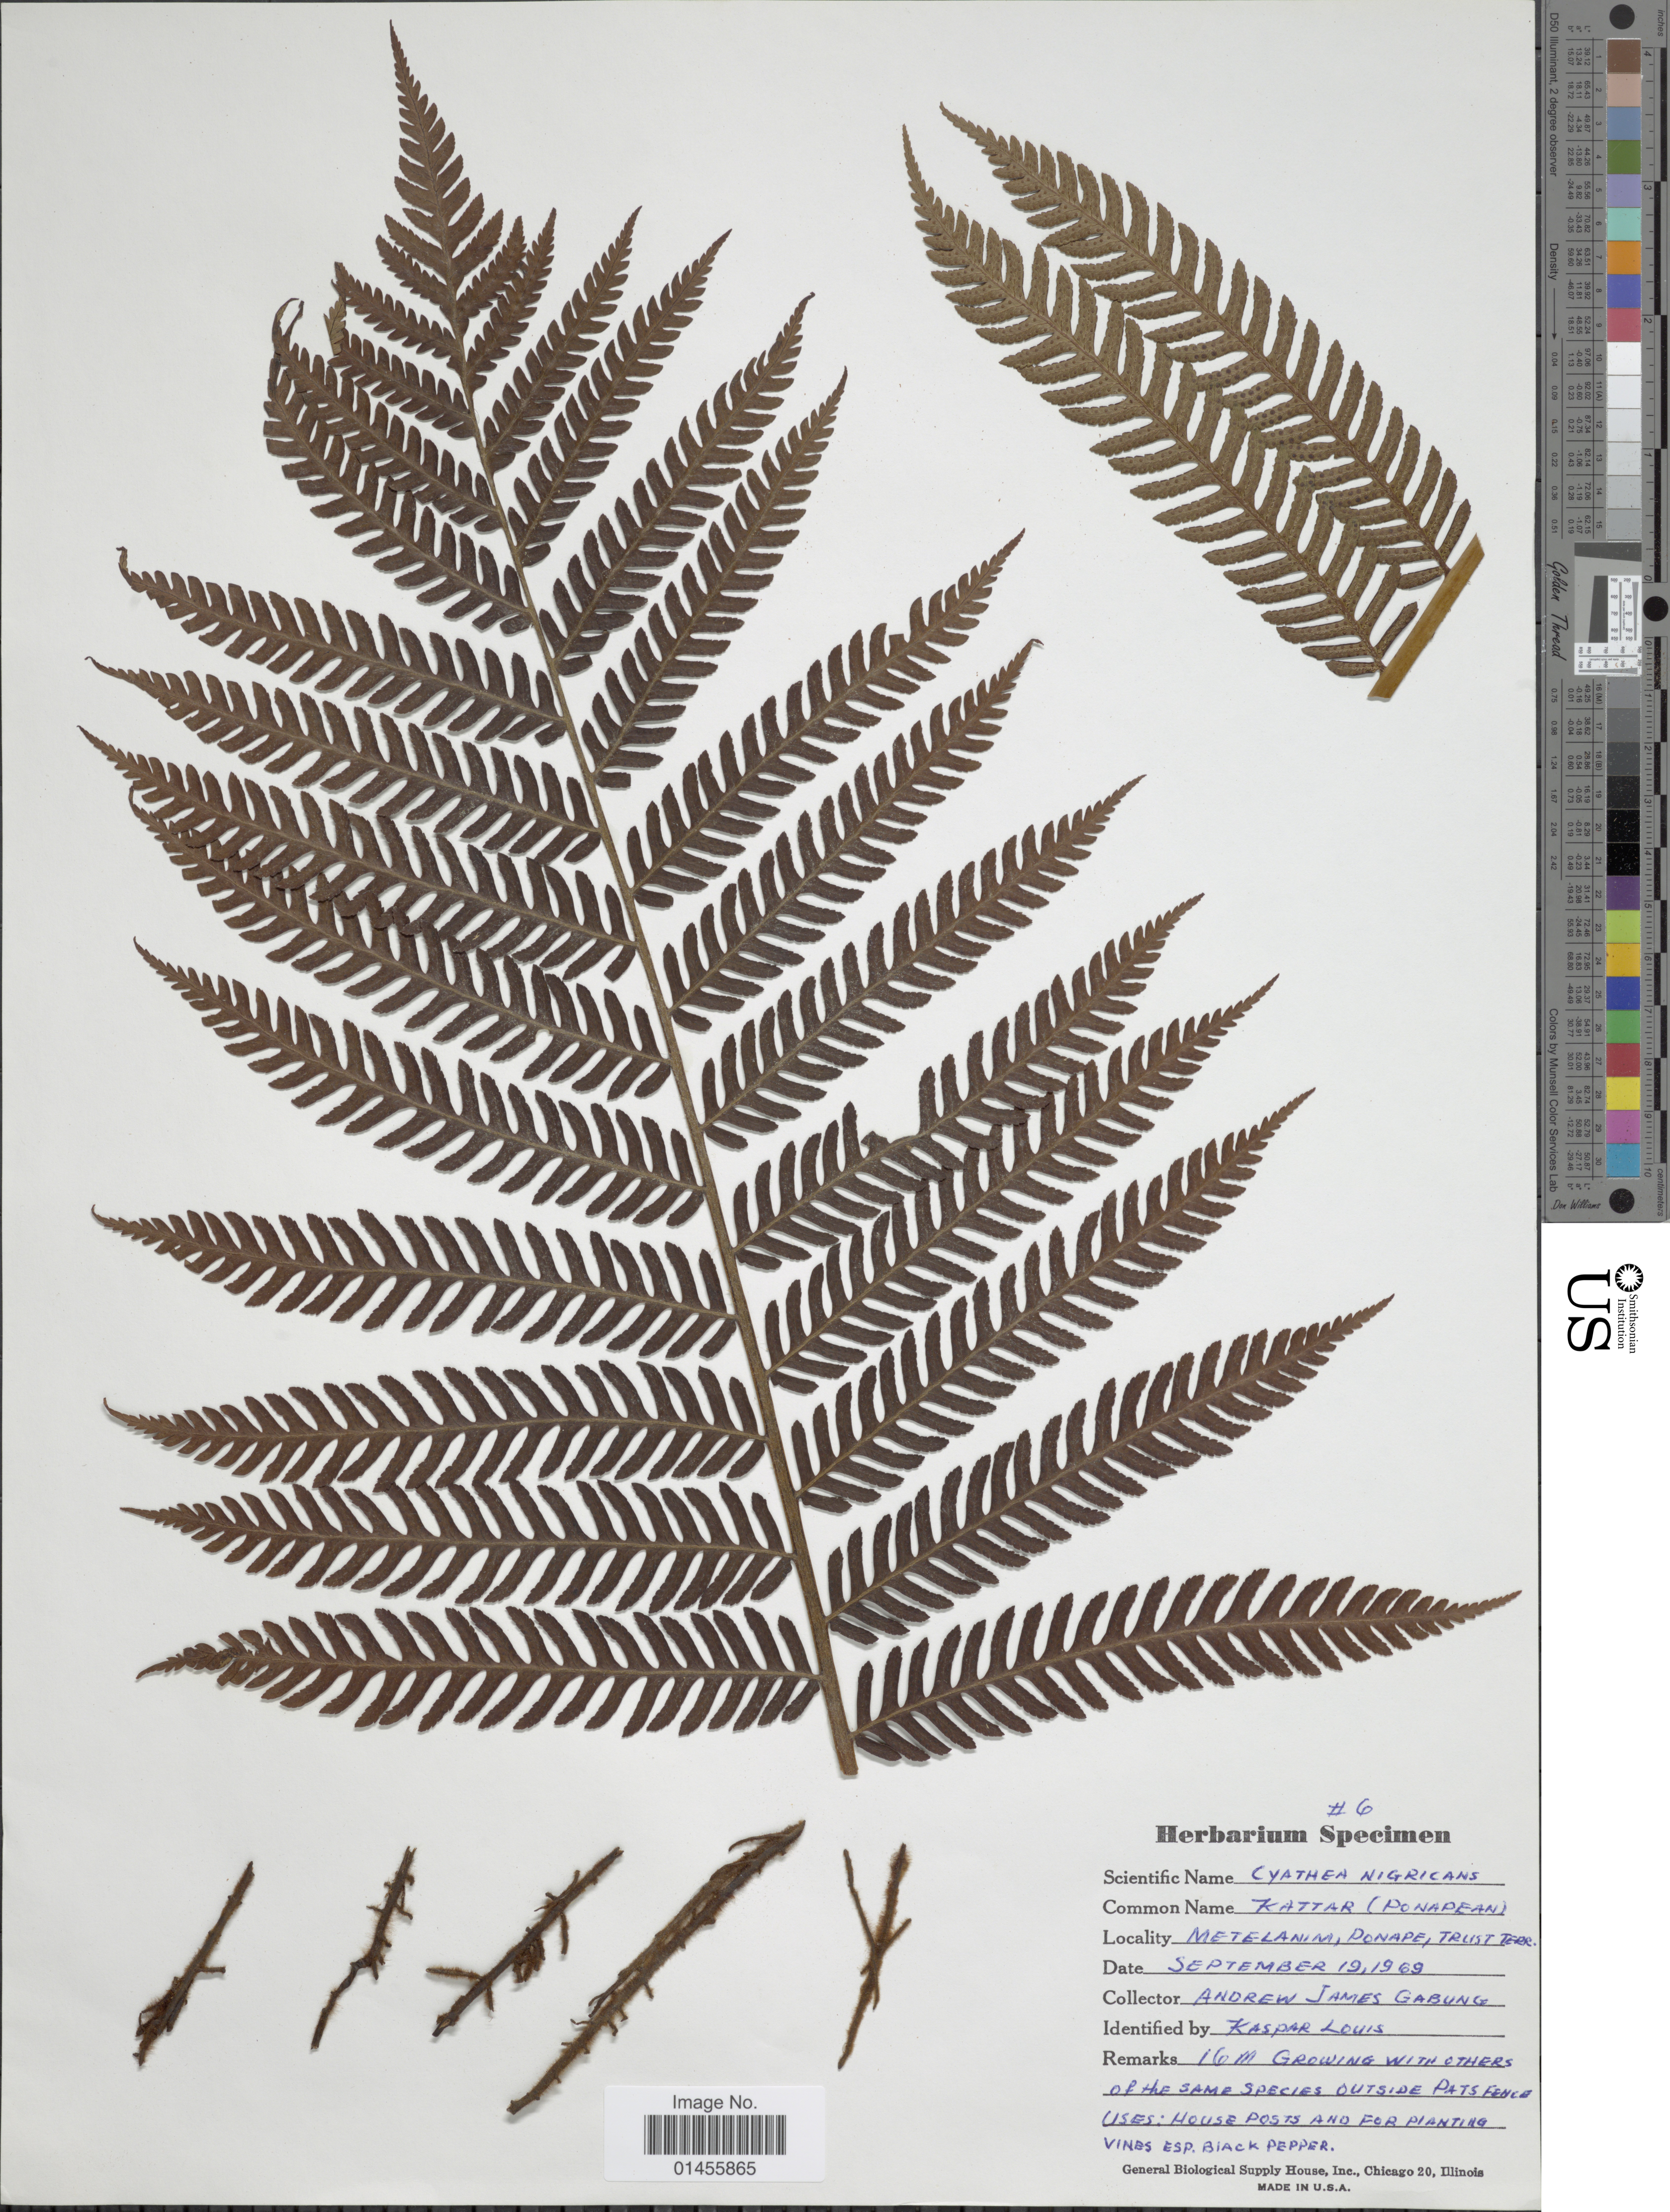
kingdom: Plantae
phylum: Tracheophyta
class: Polypodiopsida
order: Cyatheales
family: Cyatheaceae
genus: Sphaeropteris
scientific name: Sphaeropteris nigricans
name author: (Mett.) R.M. Tryon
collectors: A. Gabung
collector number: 6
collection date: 1969-09-19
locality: Metelanim, Ponape, Trust terr.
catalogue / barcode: US 3781305